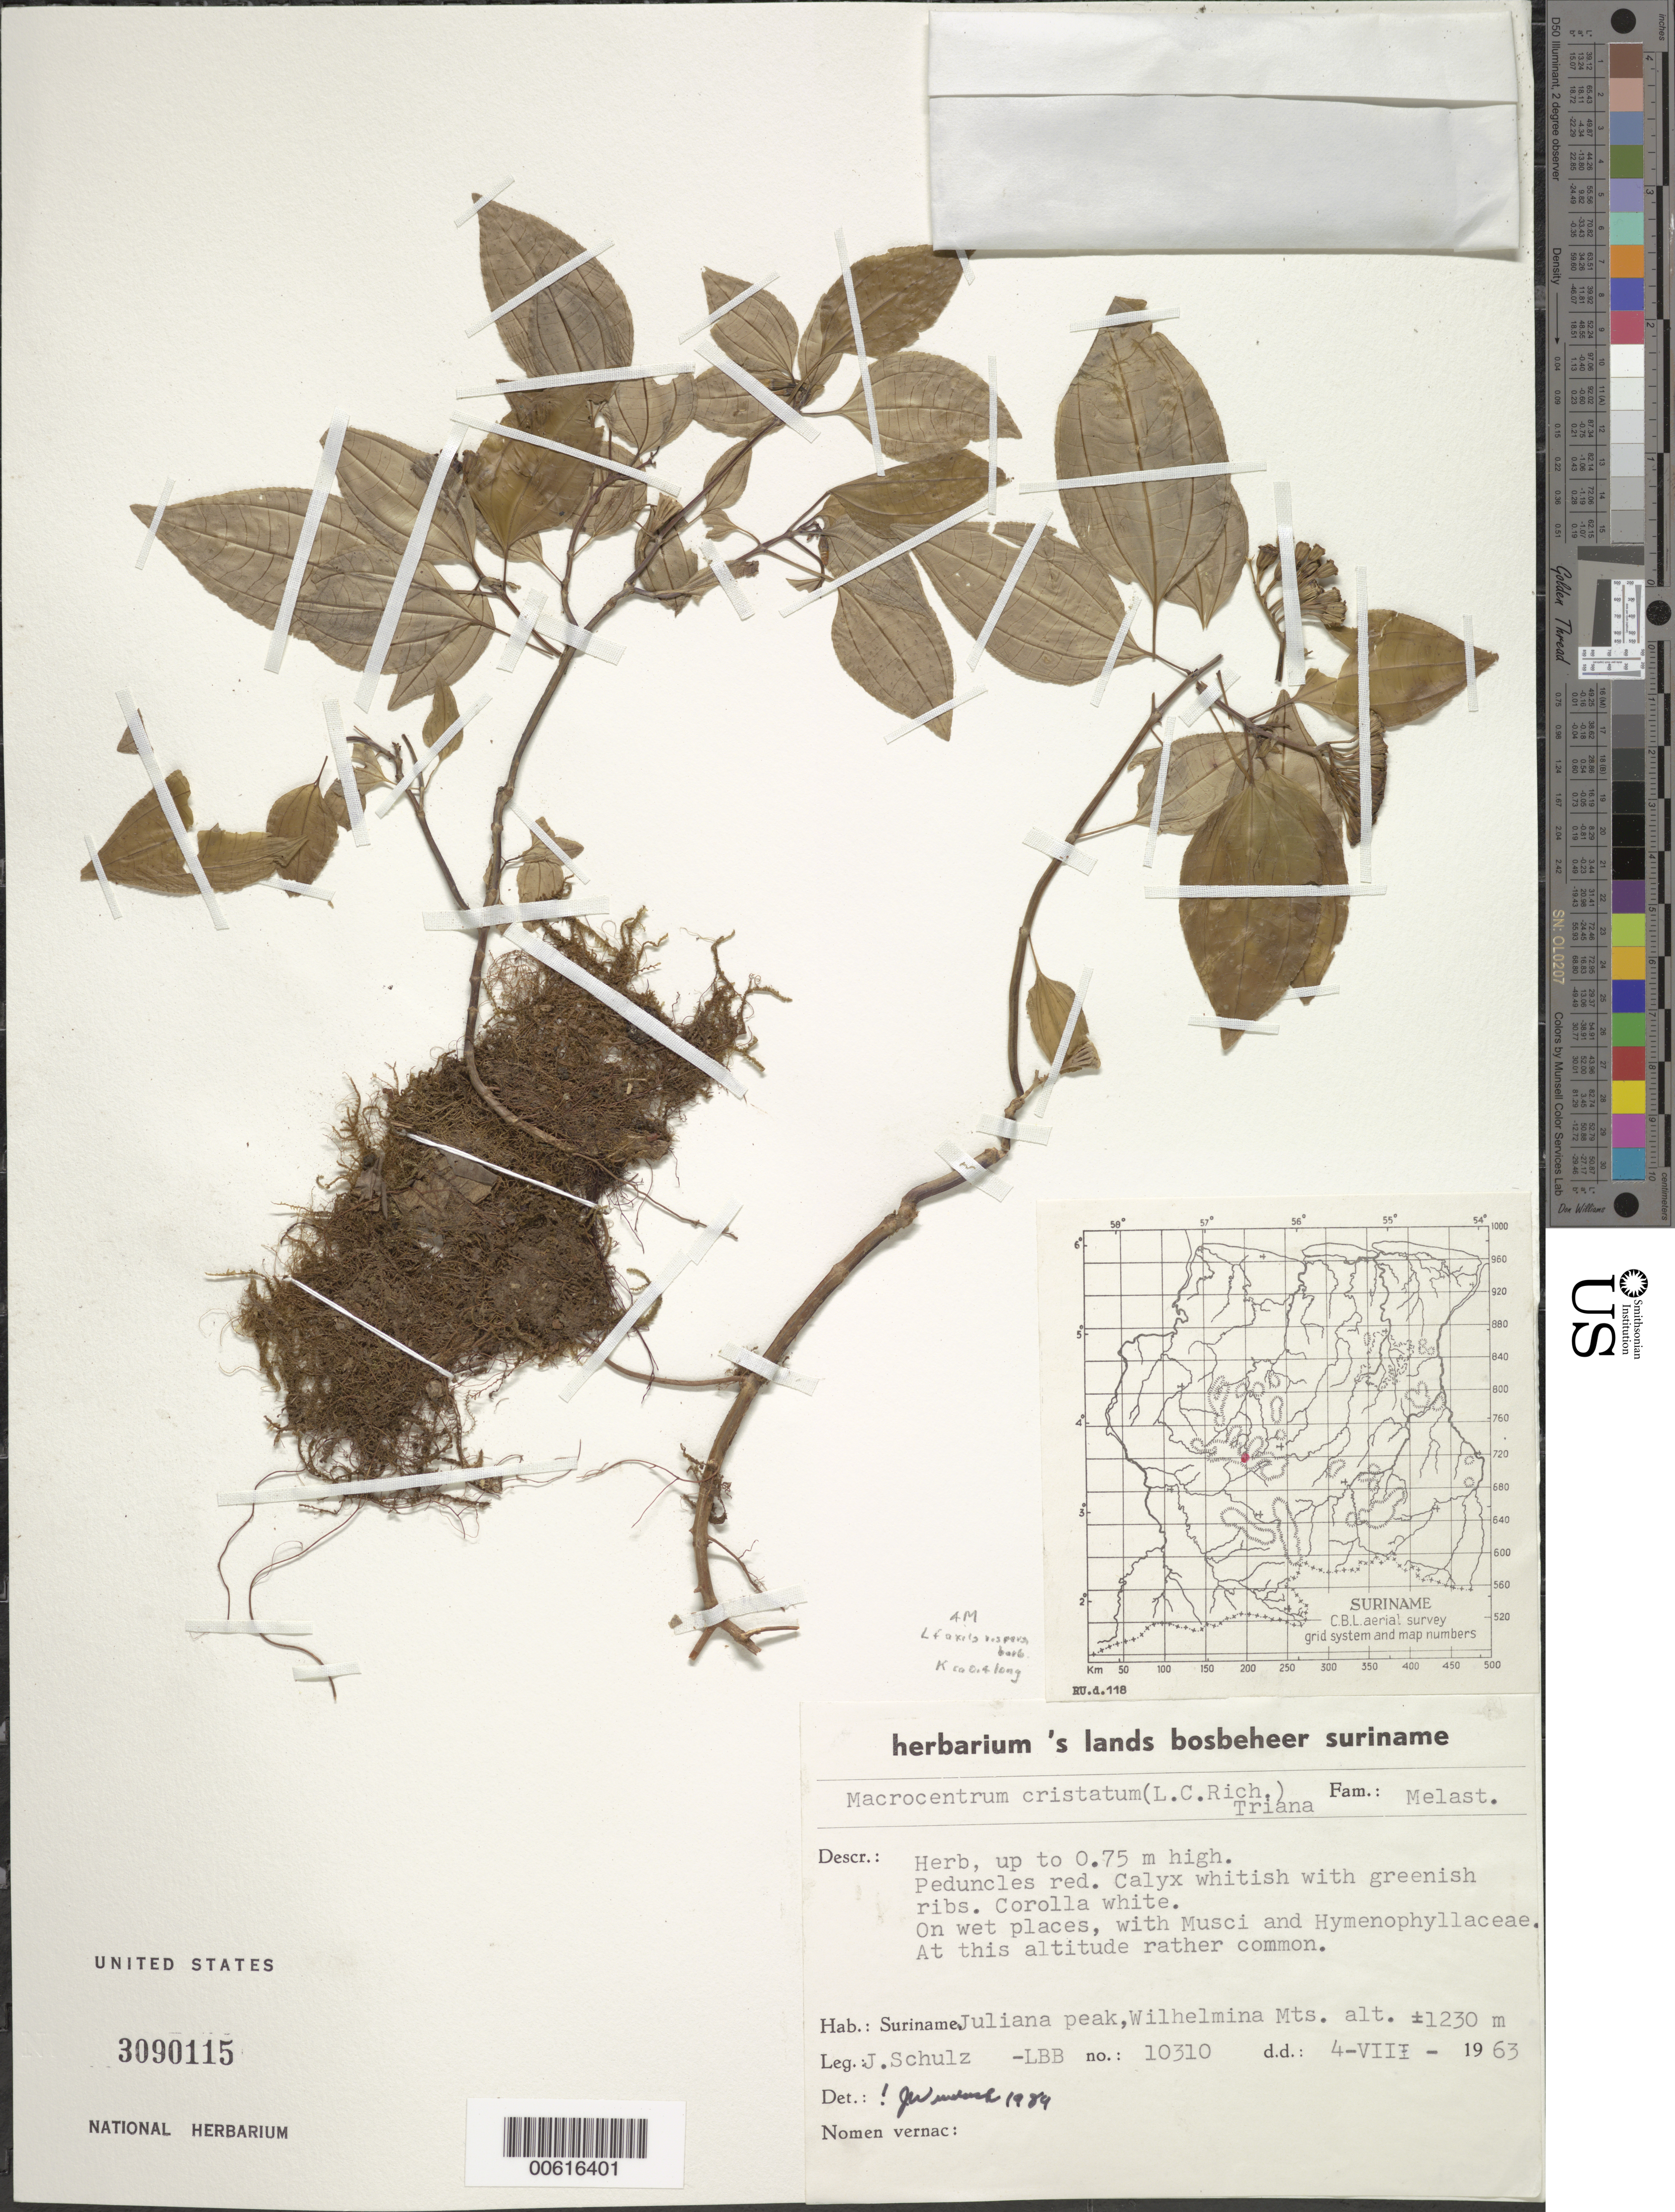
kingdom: Plantae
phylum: Tracheophyta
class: Magnoliopsida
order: Myrtales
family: Melastomataceae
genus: Macrocentrum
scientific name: Macrocentrum cristatum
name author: (DC.) Triana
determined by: Wurdack, John J., (US), US (UNITED STATES)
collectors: J. P. Schulz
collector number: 10310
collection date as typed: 4-Jul-63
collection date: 1963-07-04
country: Suriname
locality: Wilhelminagebergte (Wilhelmina Mts.), Juliana Top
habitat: Wet places, with Musci and Hymenophyllaceae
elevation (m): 1230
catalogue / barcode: US 3090115